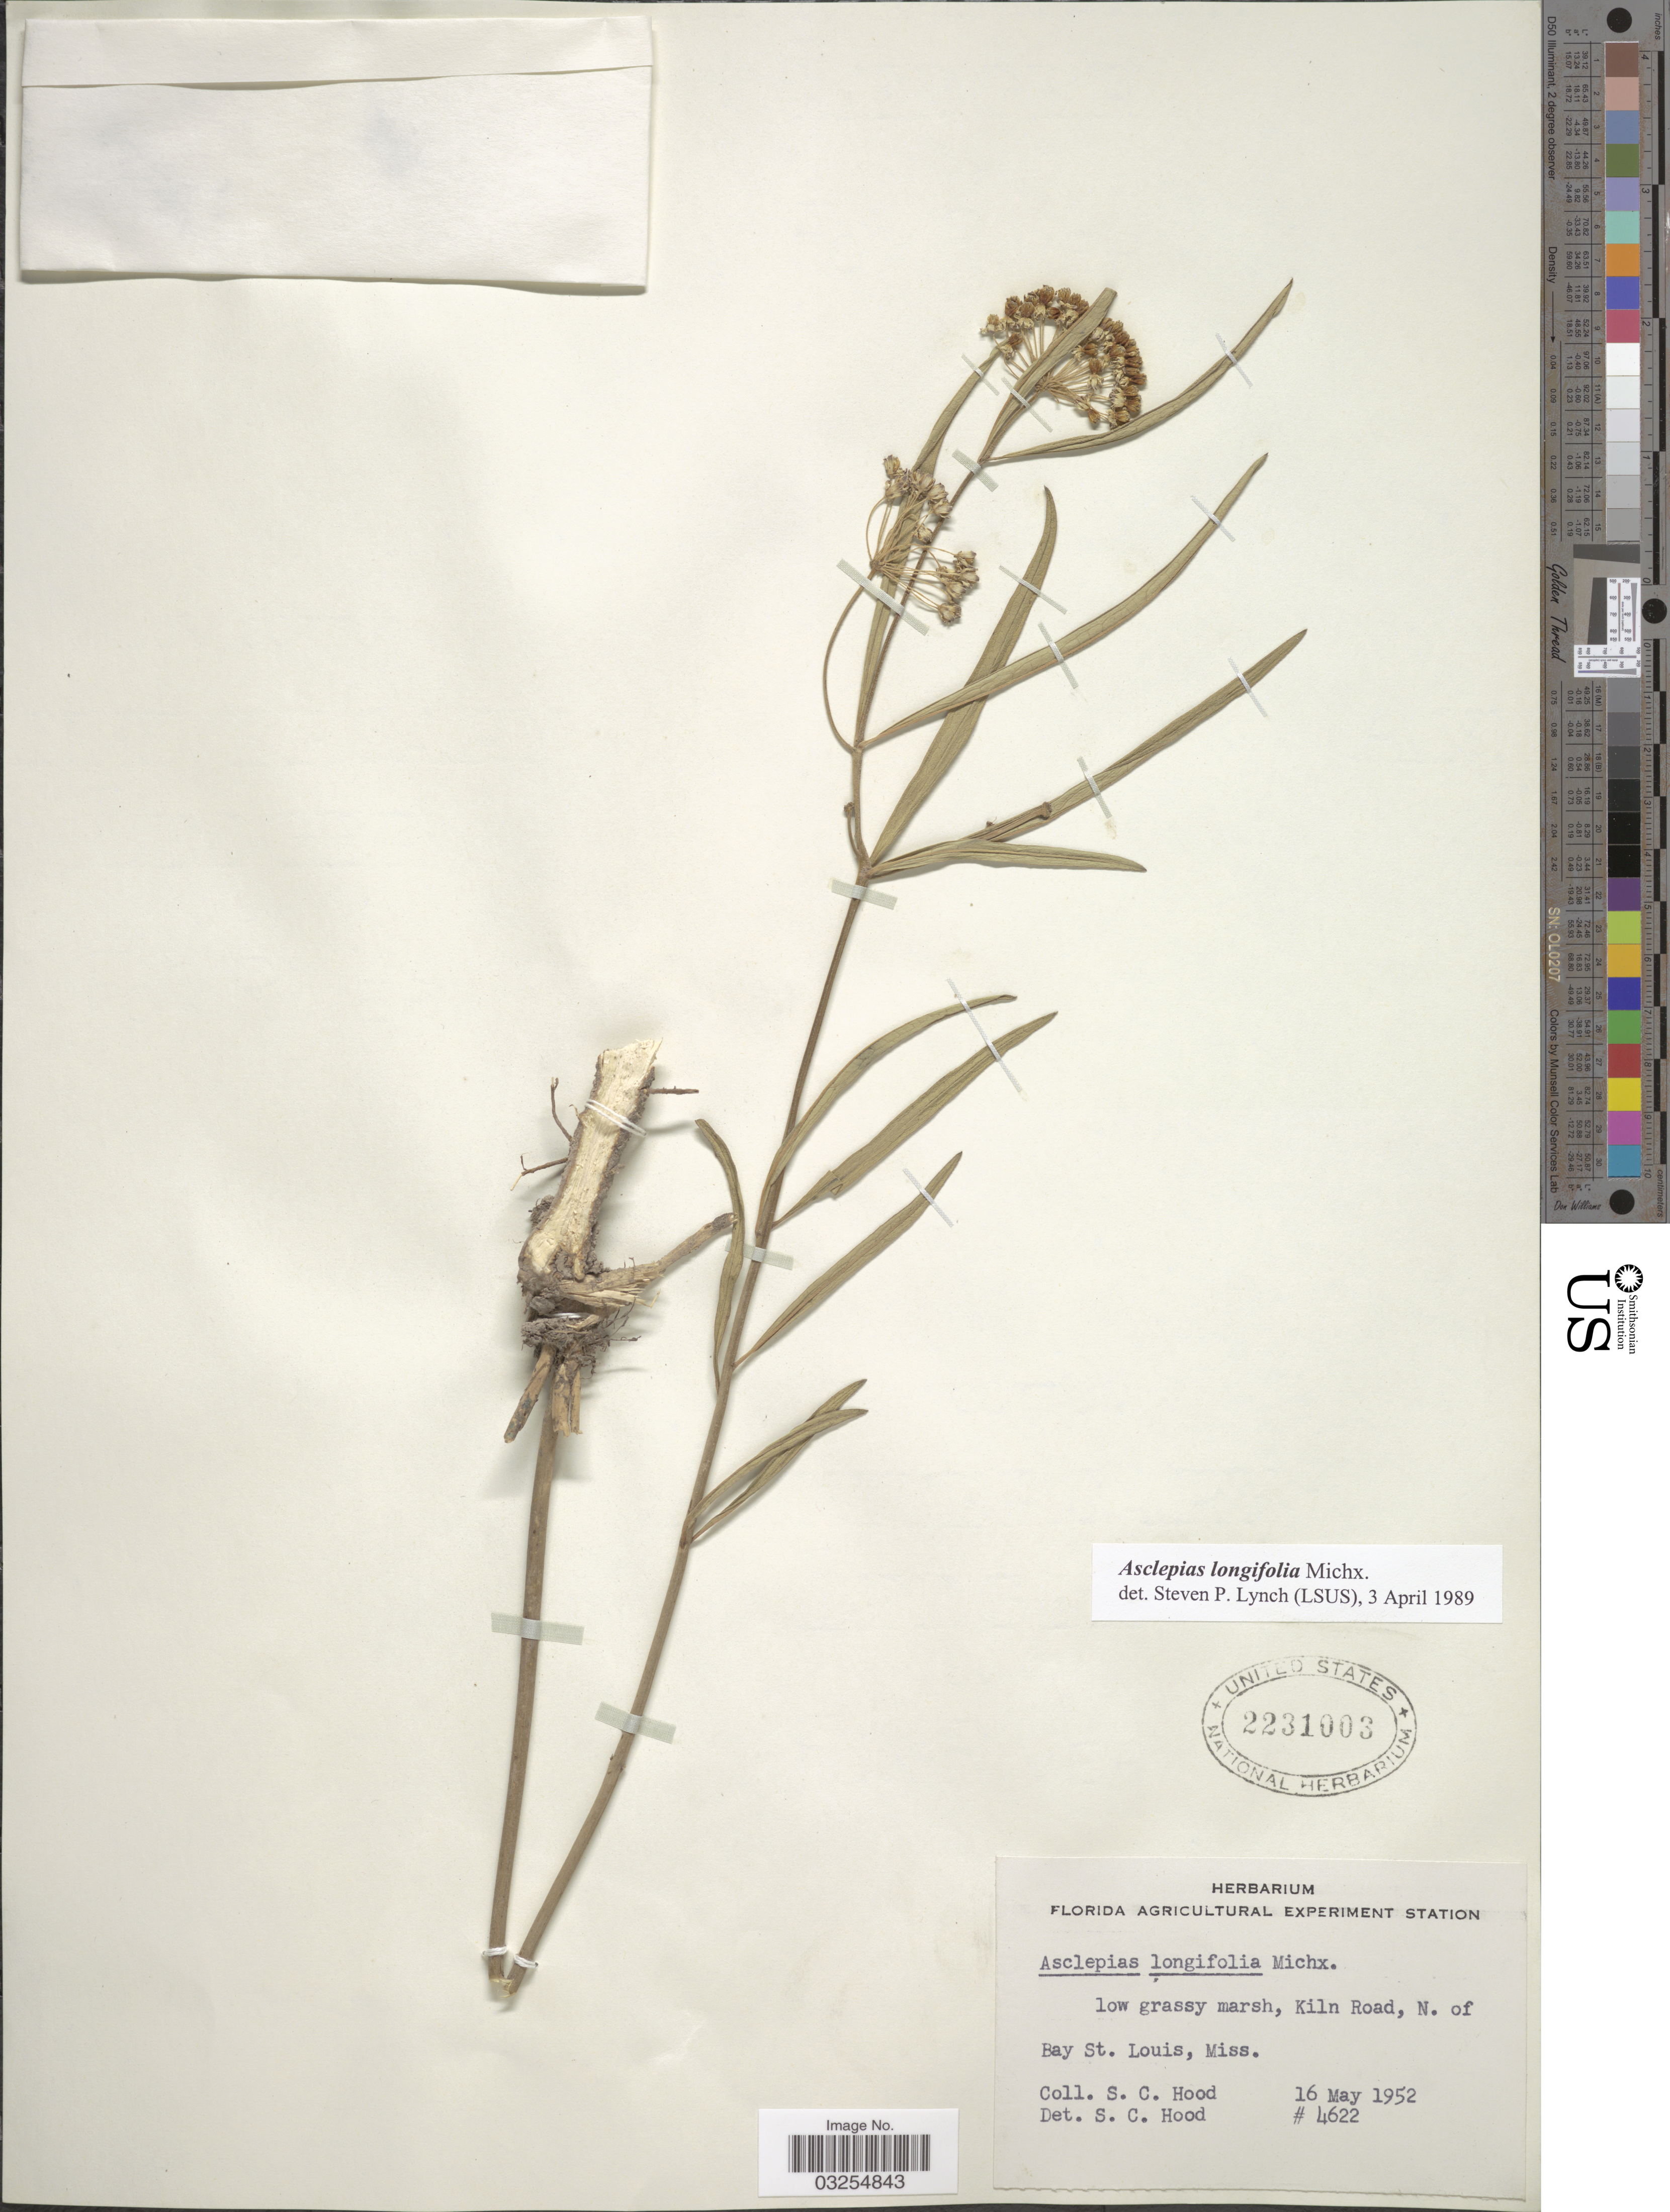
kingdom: Plantae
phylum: Tracheophyta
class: Magnoliopsida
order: Gentianales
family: Apocynaceae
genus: Asclepias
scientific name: Asclepias longifolia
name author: Michx.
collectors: S. Hood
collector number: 4622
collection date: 1952-05-16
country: United States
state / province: Mississippi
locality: Low grassy marsh, Kiln Road, N. of Bay St. Louis, Miss.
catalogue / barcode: US 2231003